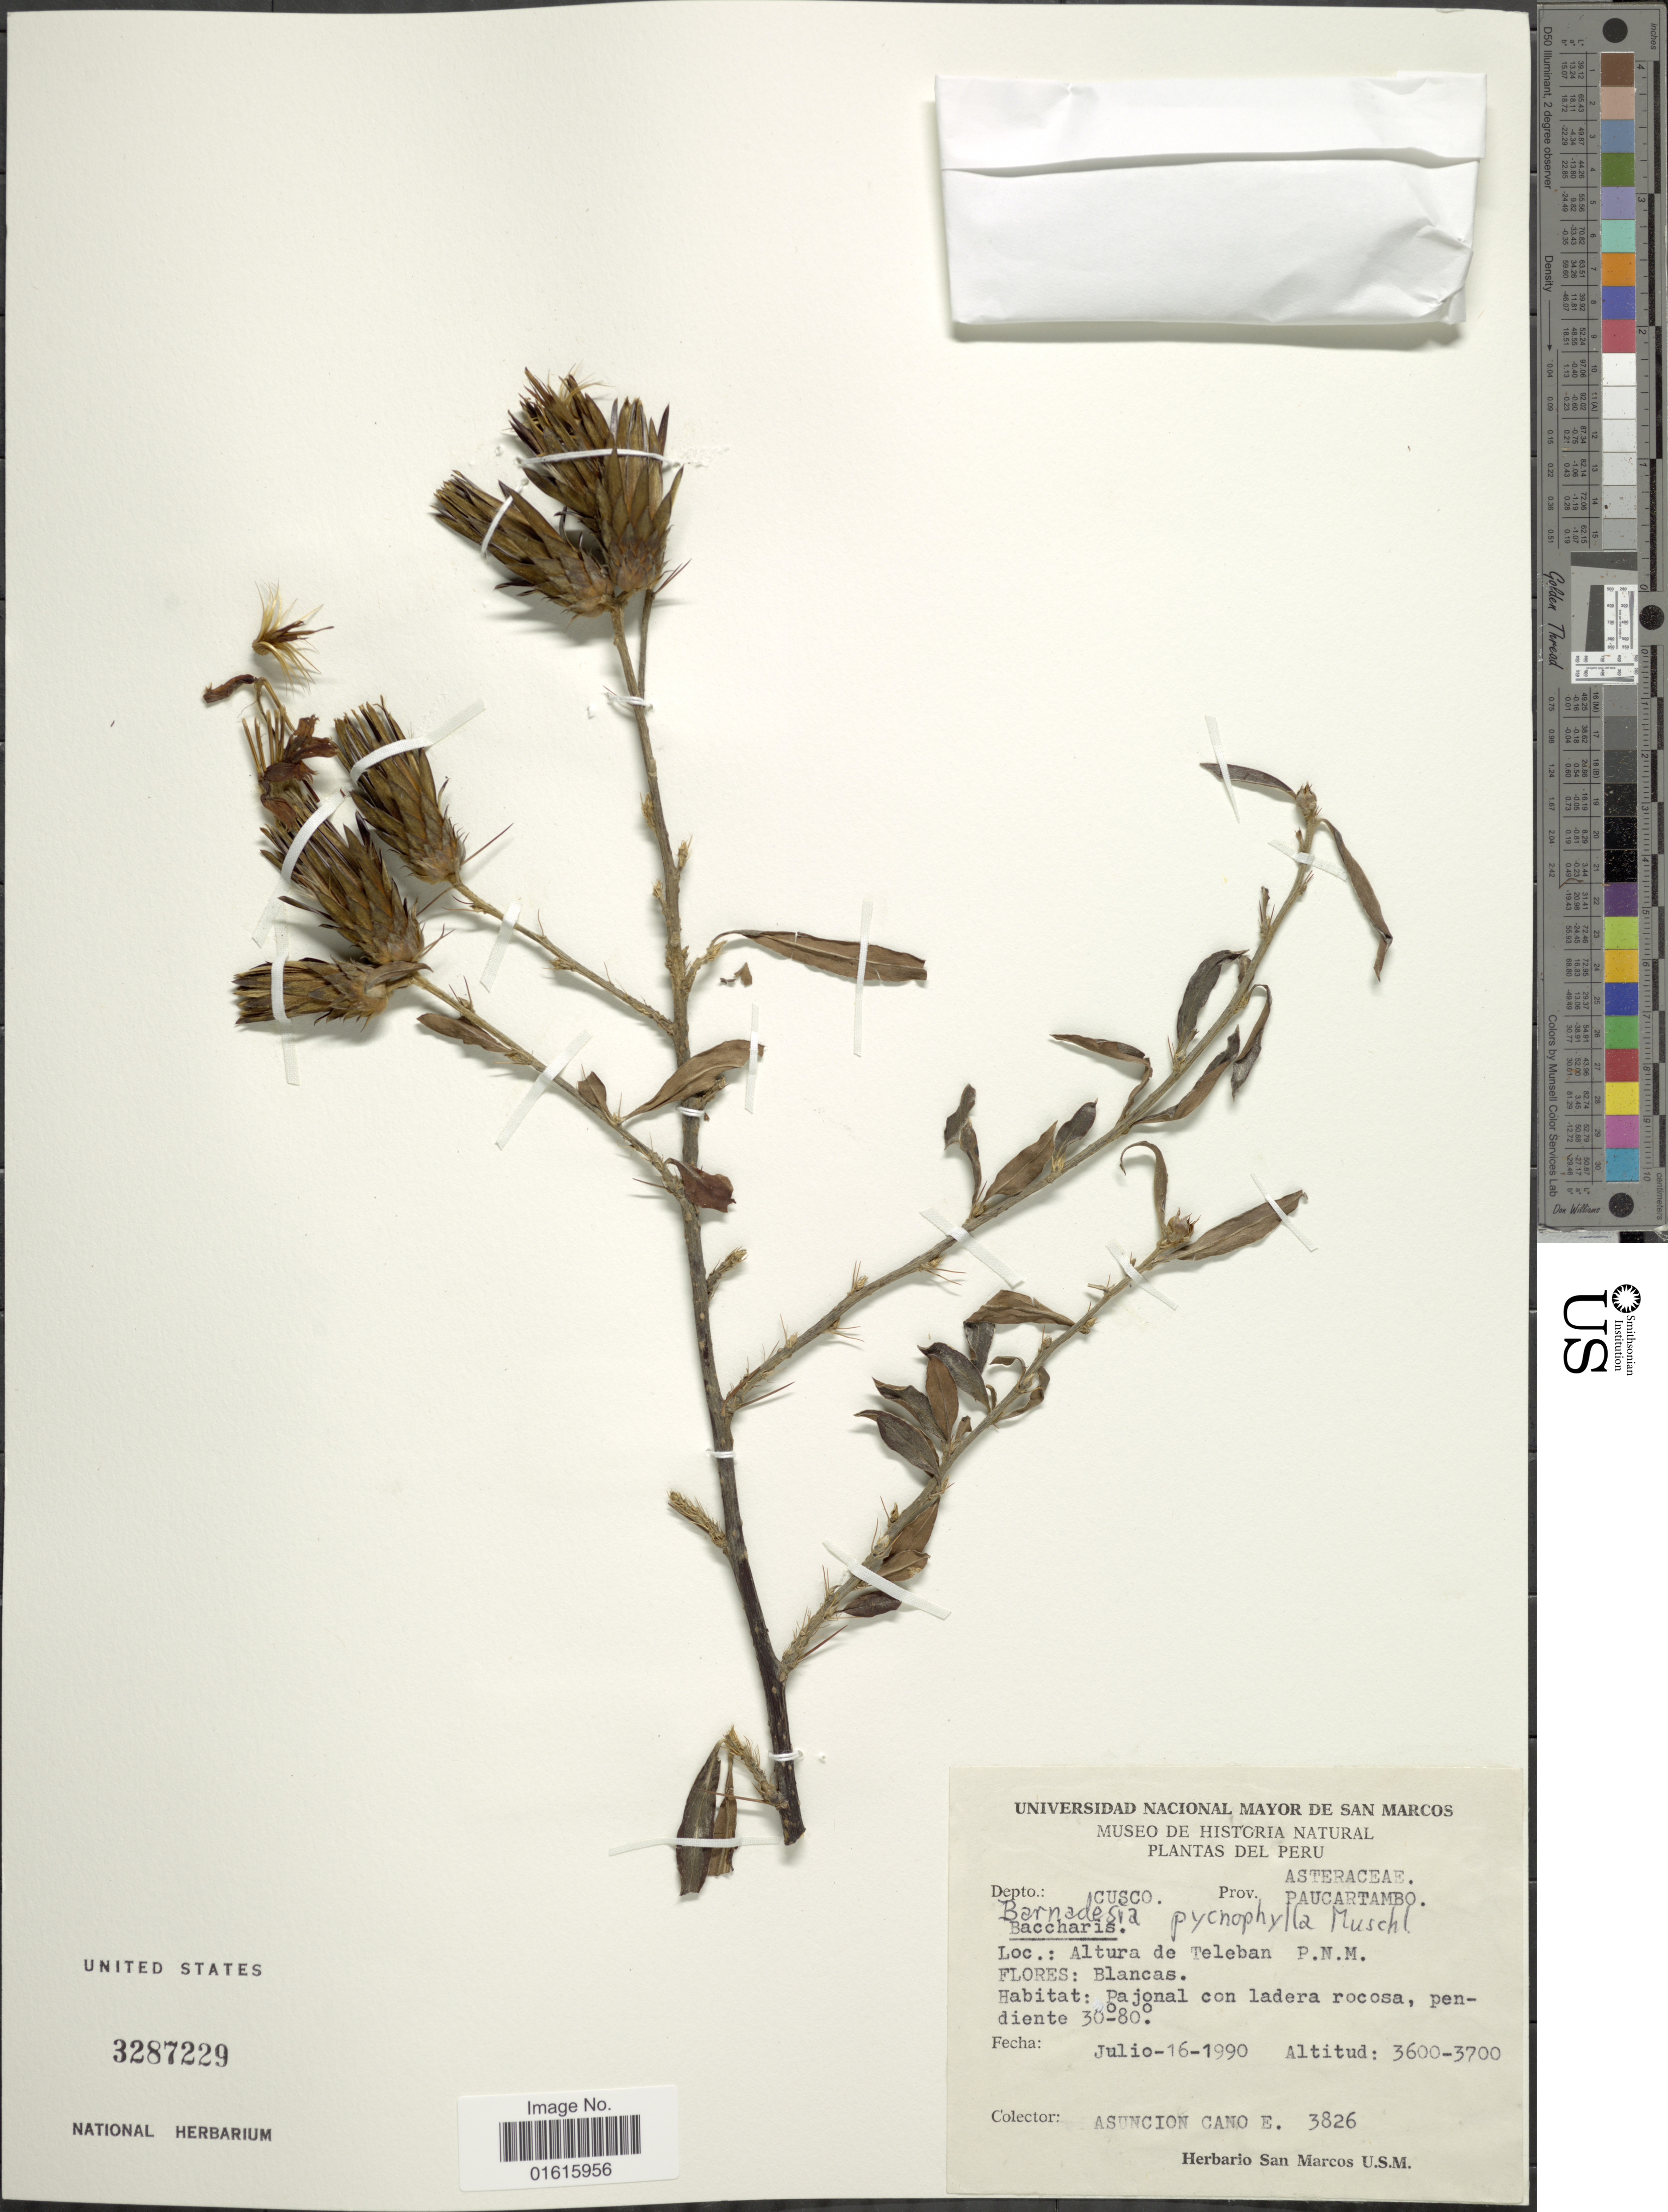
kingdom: Plantae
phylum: Tracheophyta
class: Magnoliopsida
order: Asterales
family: Asteraceae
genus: Barnadesia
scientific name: Barnadesia pycnophylla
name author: Muschl.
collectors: A. Cano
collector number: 3826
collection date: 1990-07-16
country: Peru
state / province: Cusco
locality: Prov. Asteraceae, Paucartambo, Altura de Teleban P.N.M.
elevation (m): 3600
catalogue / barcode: US 3287229